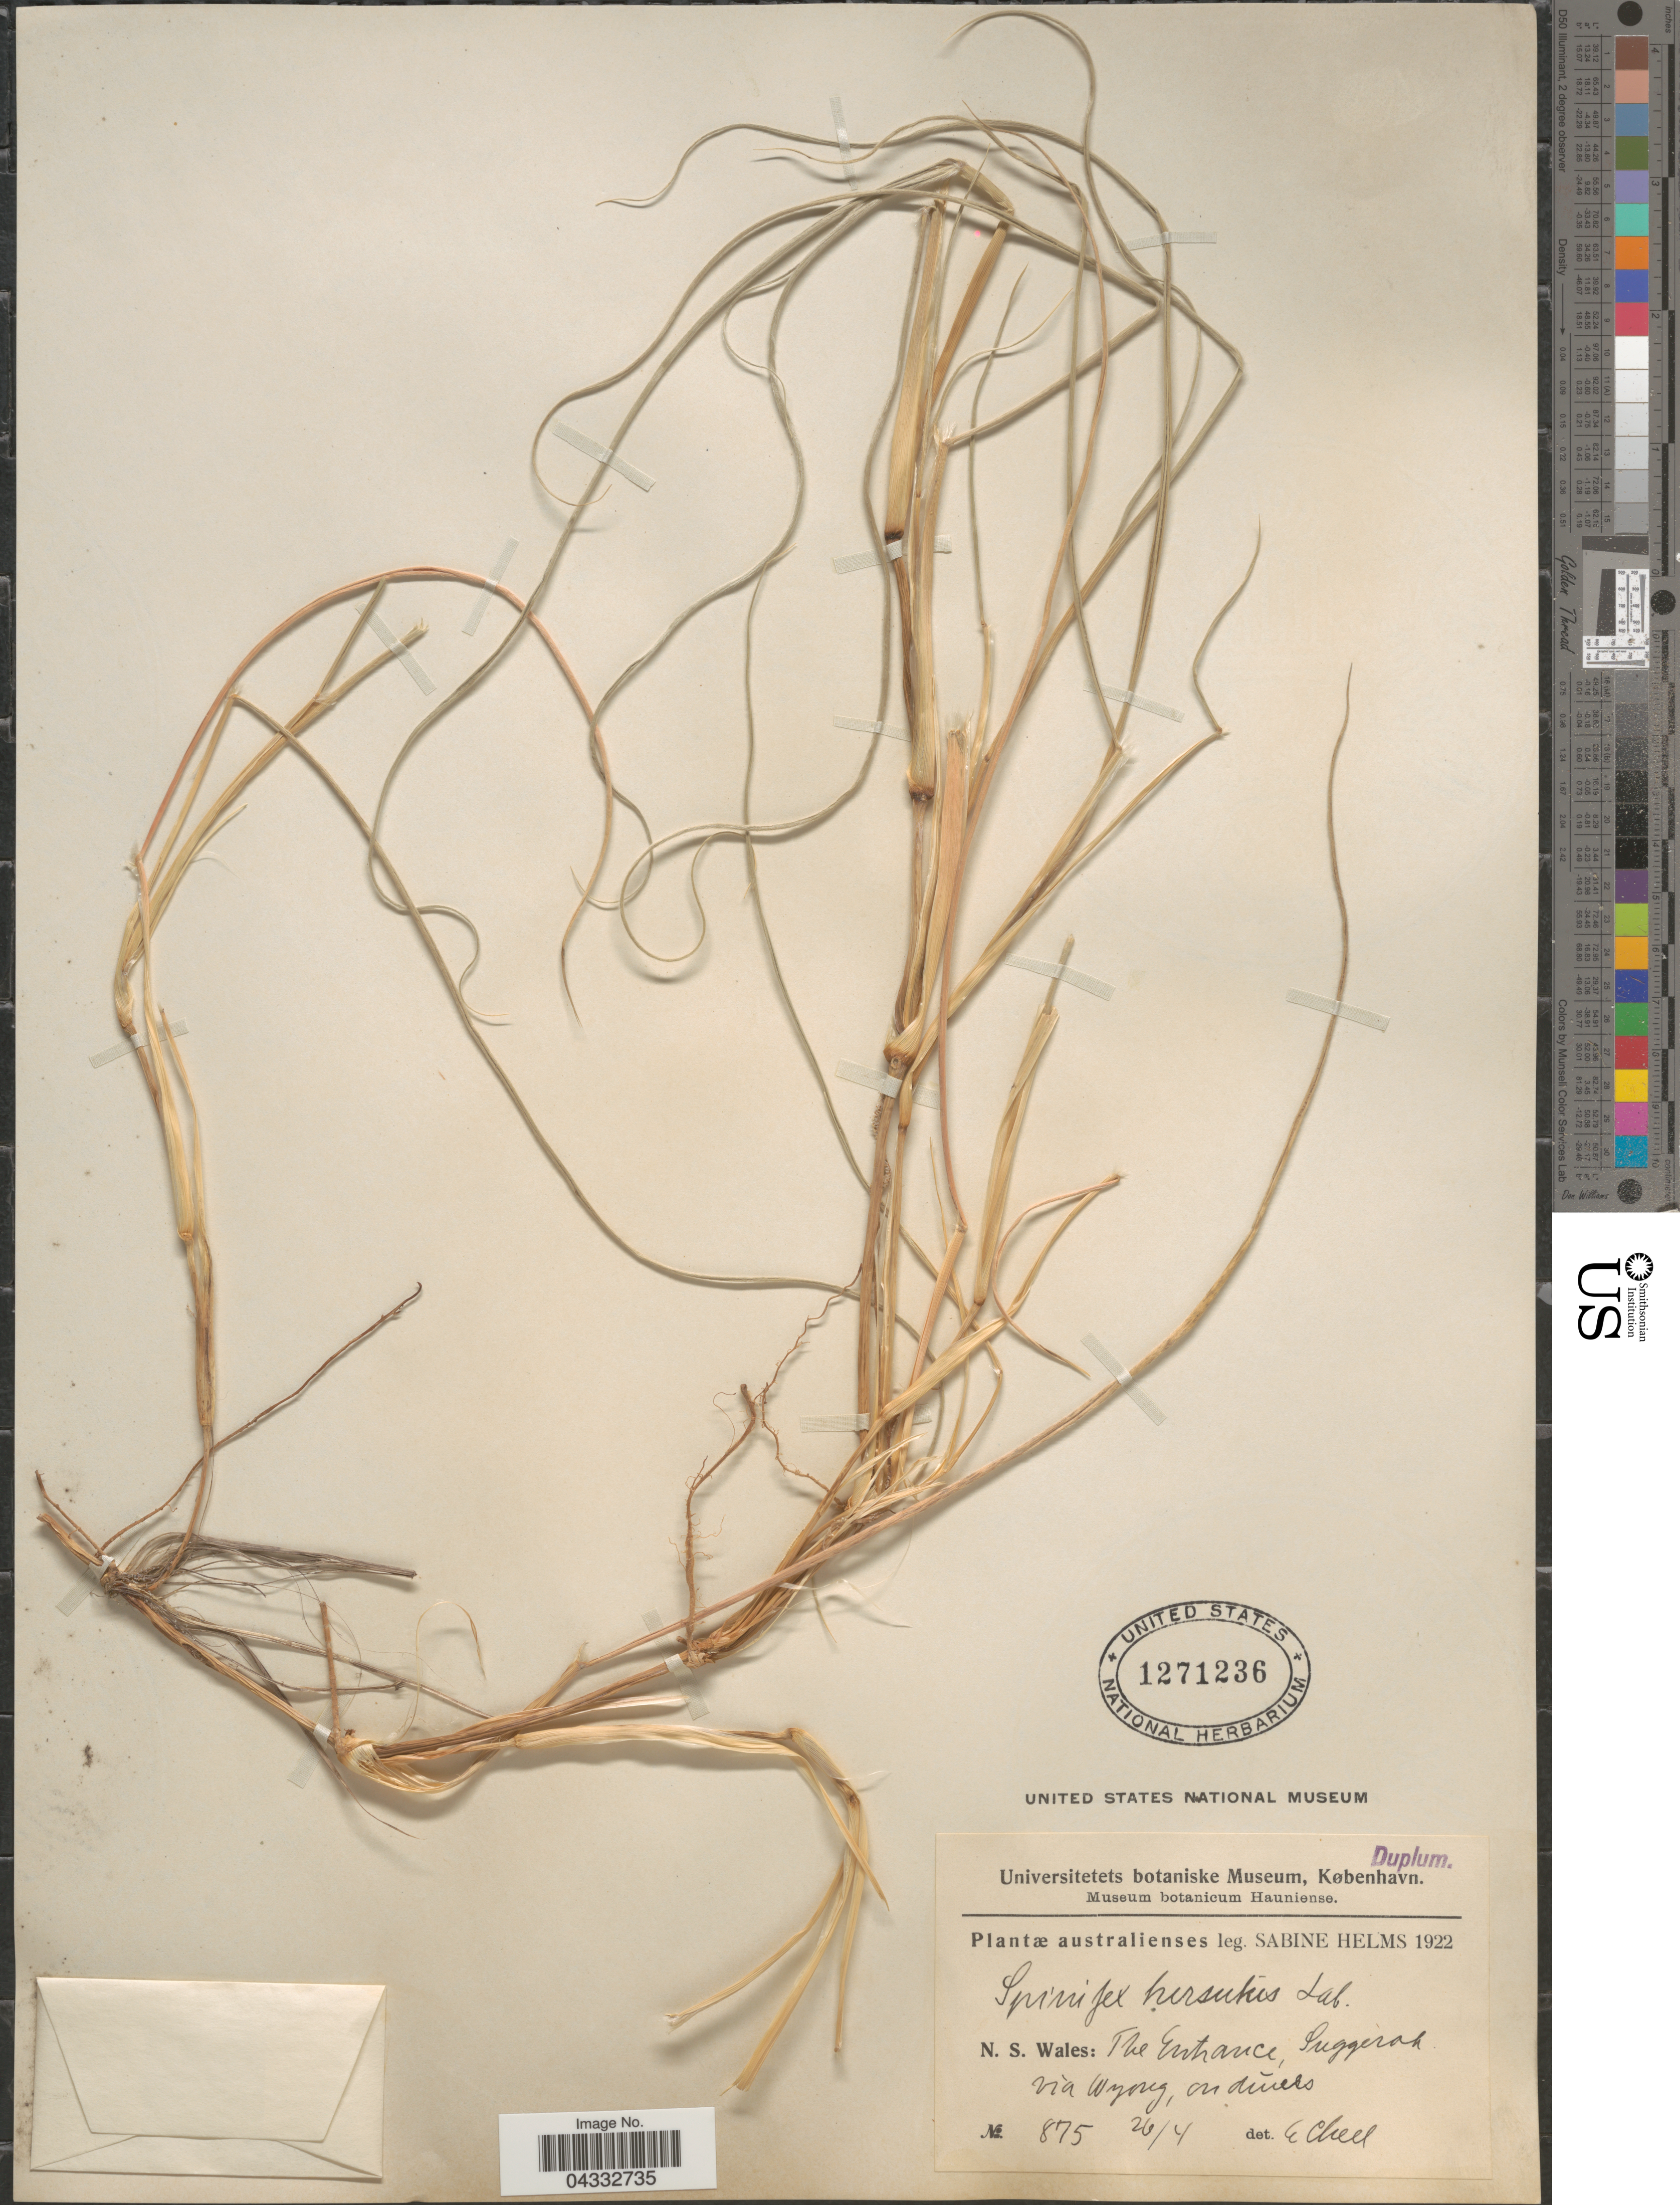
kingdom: Plantae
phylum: Tracheophyta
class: Liliopsida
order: Poales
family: Poaceae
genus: Spinifex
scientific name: Spinifex hirsutus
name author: Labill.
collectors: S. Helms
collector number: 875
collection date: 1922-04-26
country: Australia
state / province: New South Wales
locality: The Entrance, Suggerah via Wyong, on dunes.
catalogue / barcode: US 1271236